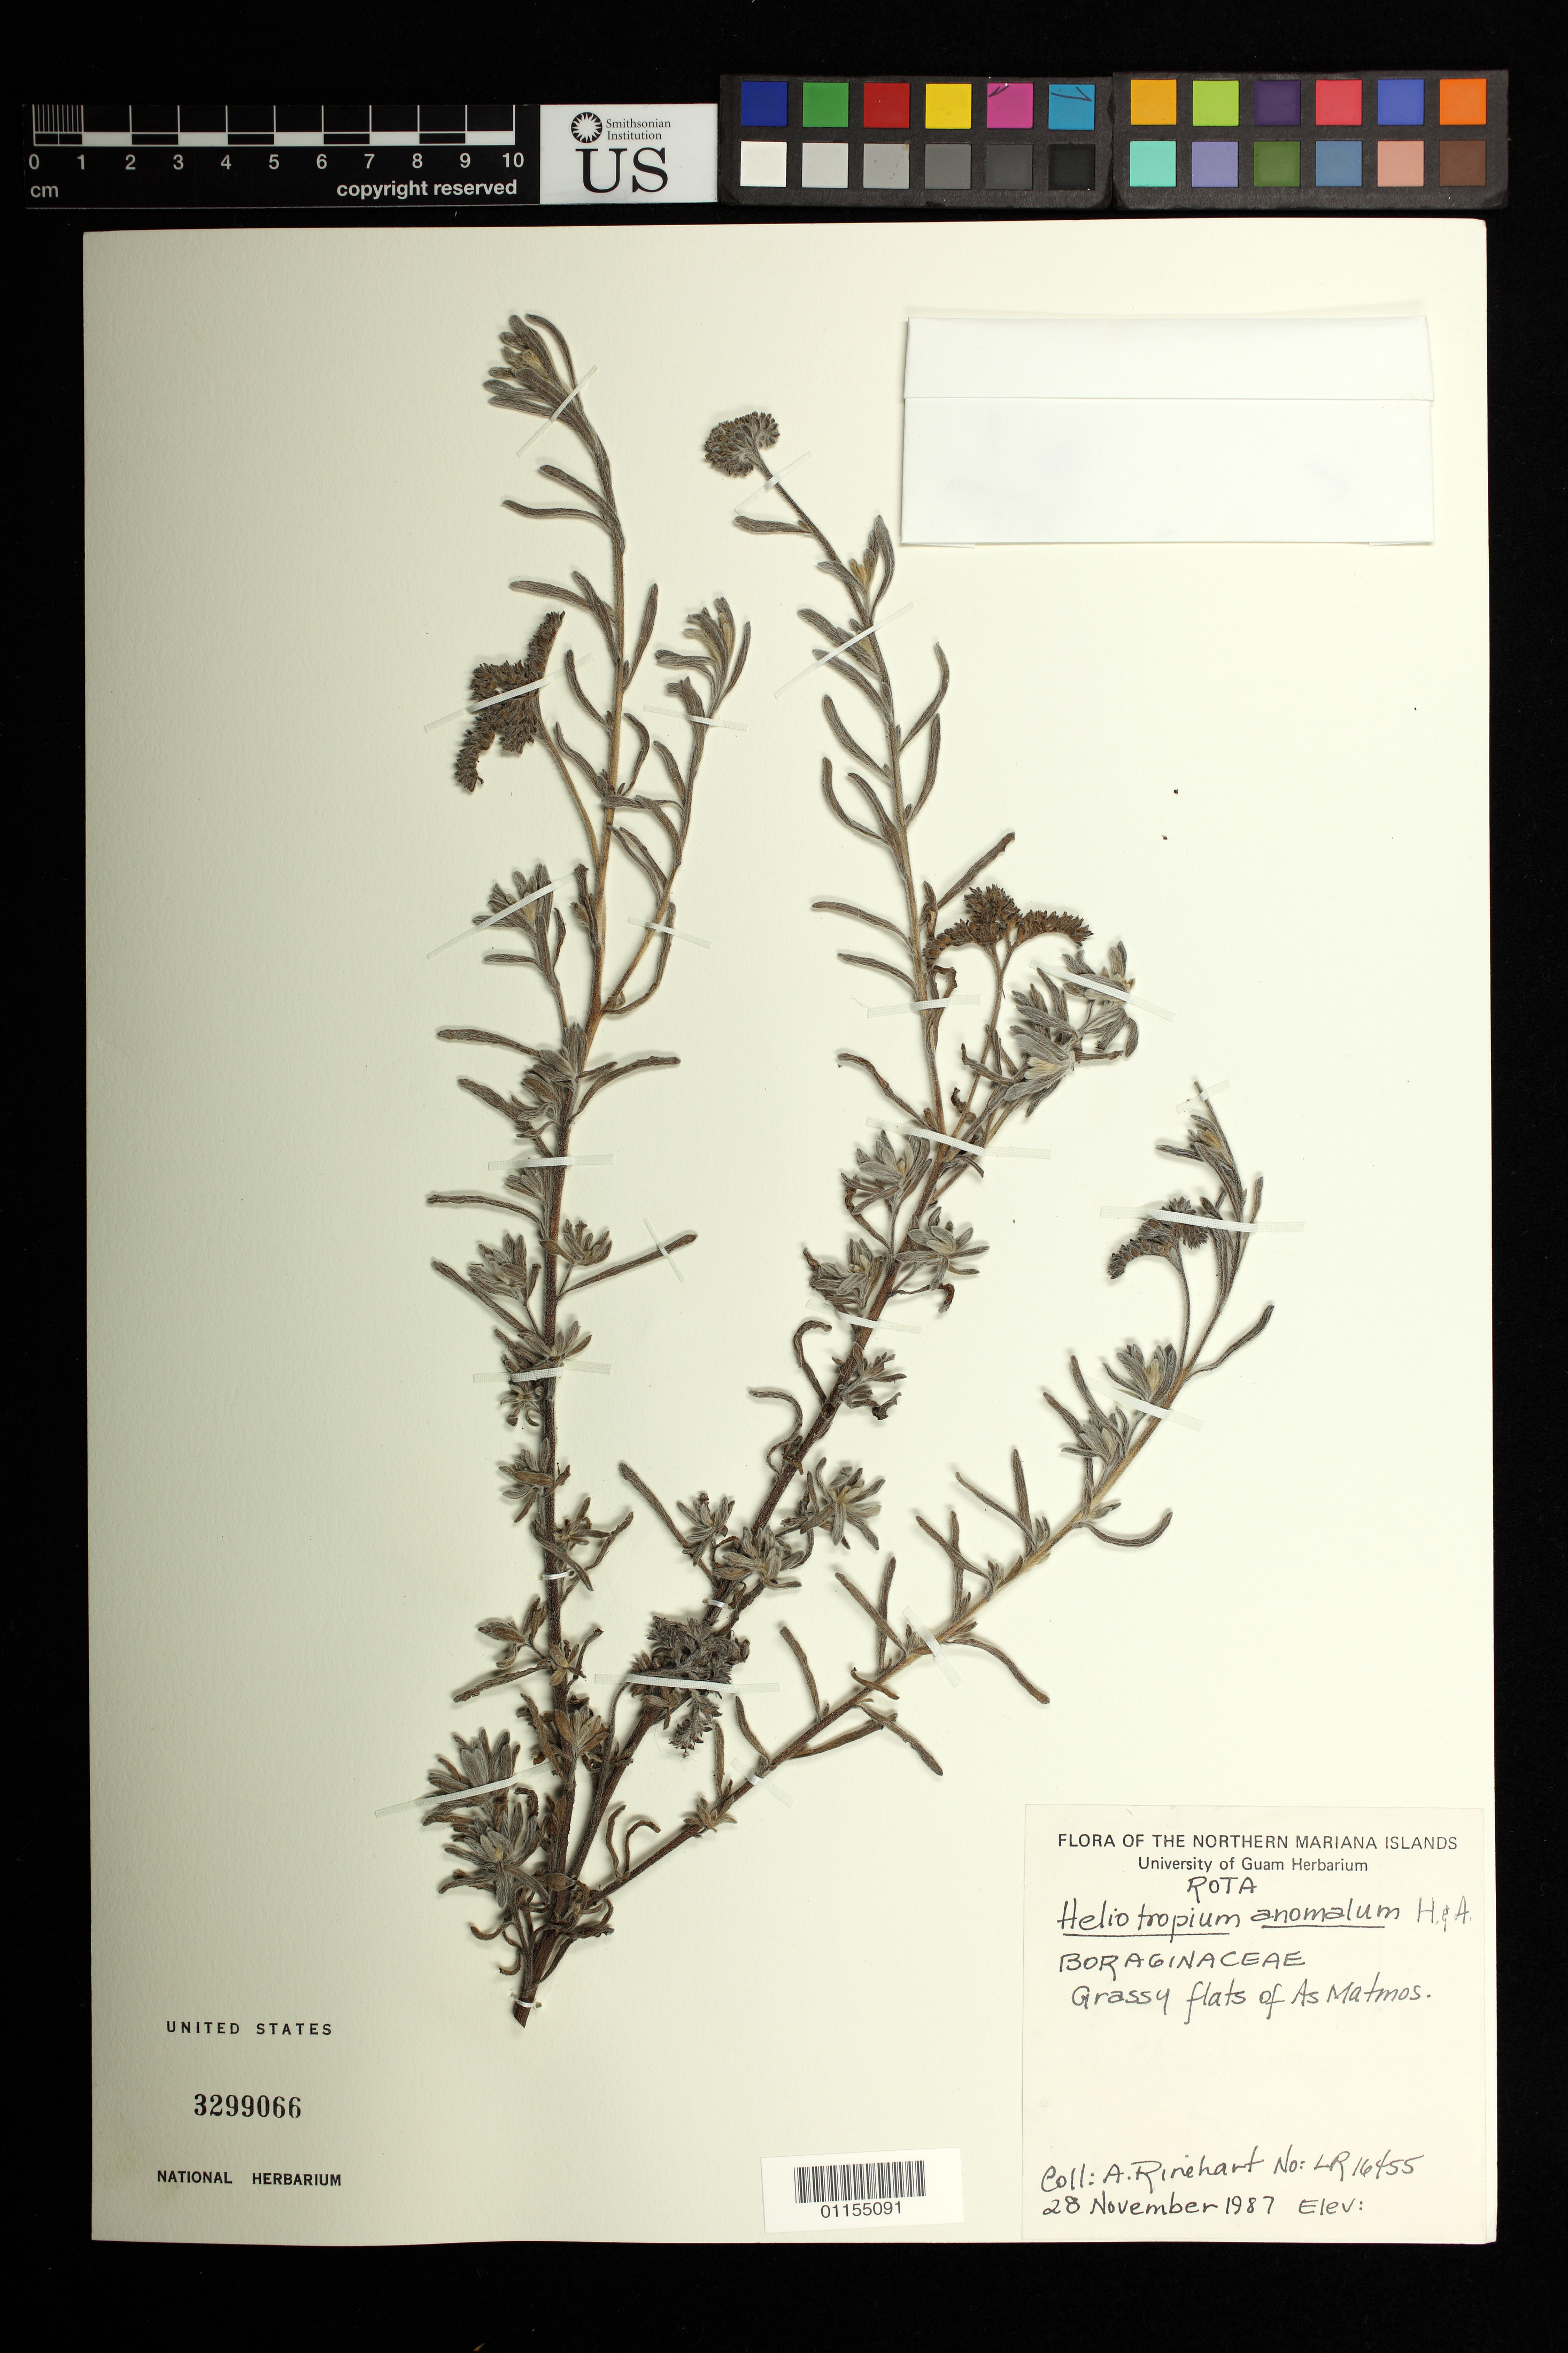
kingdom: Plantae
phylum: Tracheophyta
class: Magnoliopsida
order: Boraginales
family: Heliotropiaceae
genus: Heliotropium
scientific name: Heliotropium anomalum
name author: Hook. & Arn.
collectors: A. Rinehart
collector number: LR16455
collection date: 1987-11-28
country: Northern Mariana Islands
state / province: Rota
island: Rota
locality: grassy flats of Asmatmos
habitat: Grassy flats.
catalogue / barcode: US 3299066